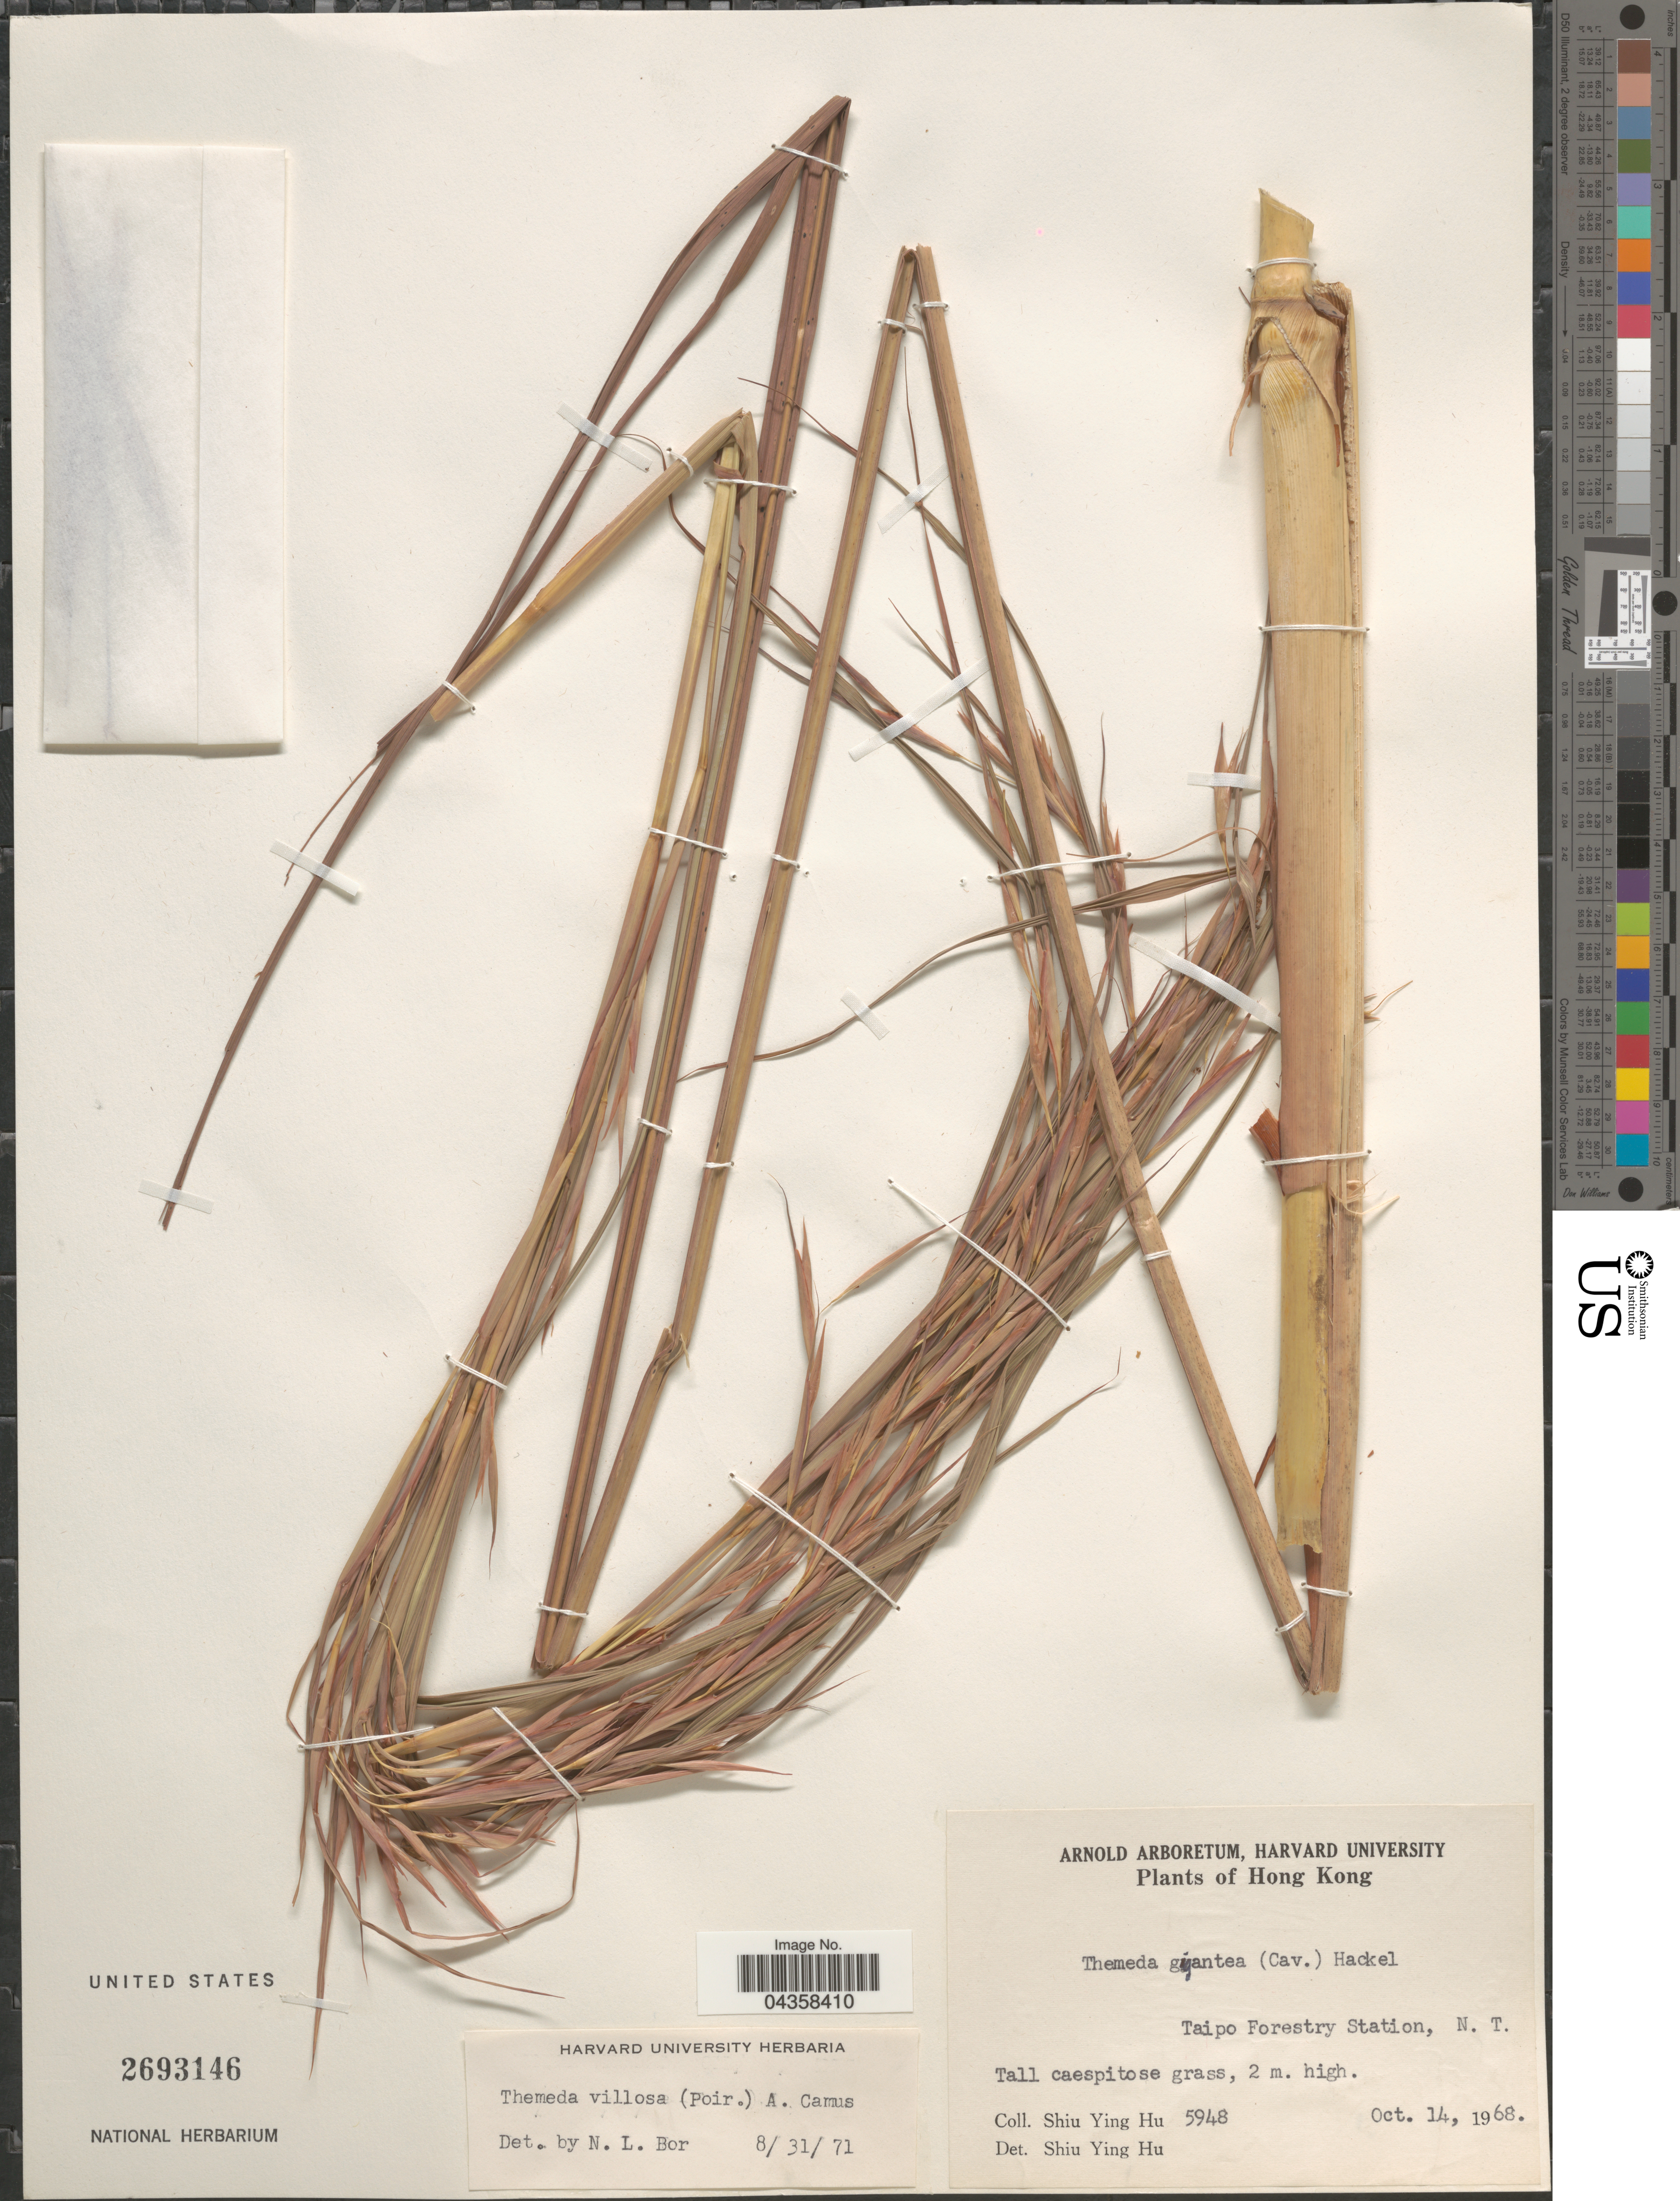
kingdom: Plantae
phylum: Tracheophyta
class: Liliopsida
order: Poales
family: Poaceae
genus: Themeda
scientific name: Themeda villosa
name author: (Lam.) A. Camus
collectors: S. Y. Hu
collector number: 5948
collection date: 1968-10-14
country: China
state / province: Hong Kong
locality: Taipo Forestry Station, N.T.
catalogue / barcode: US 2693146